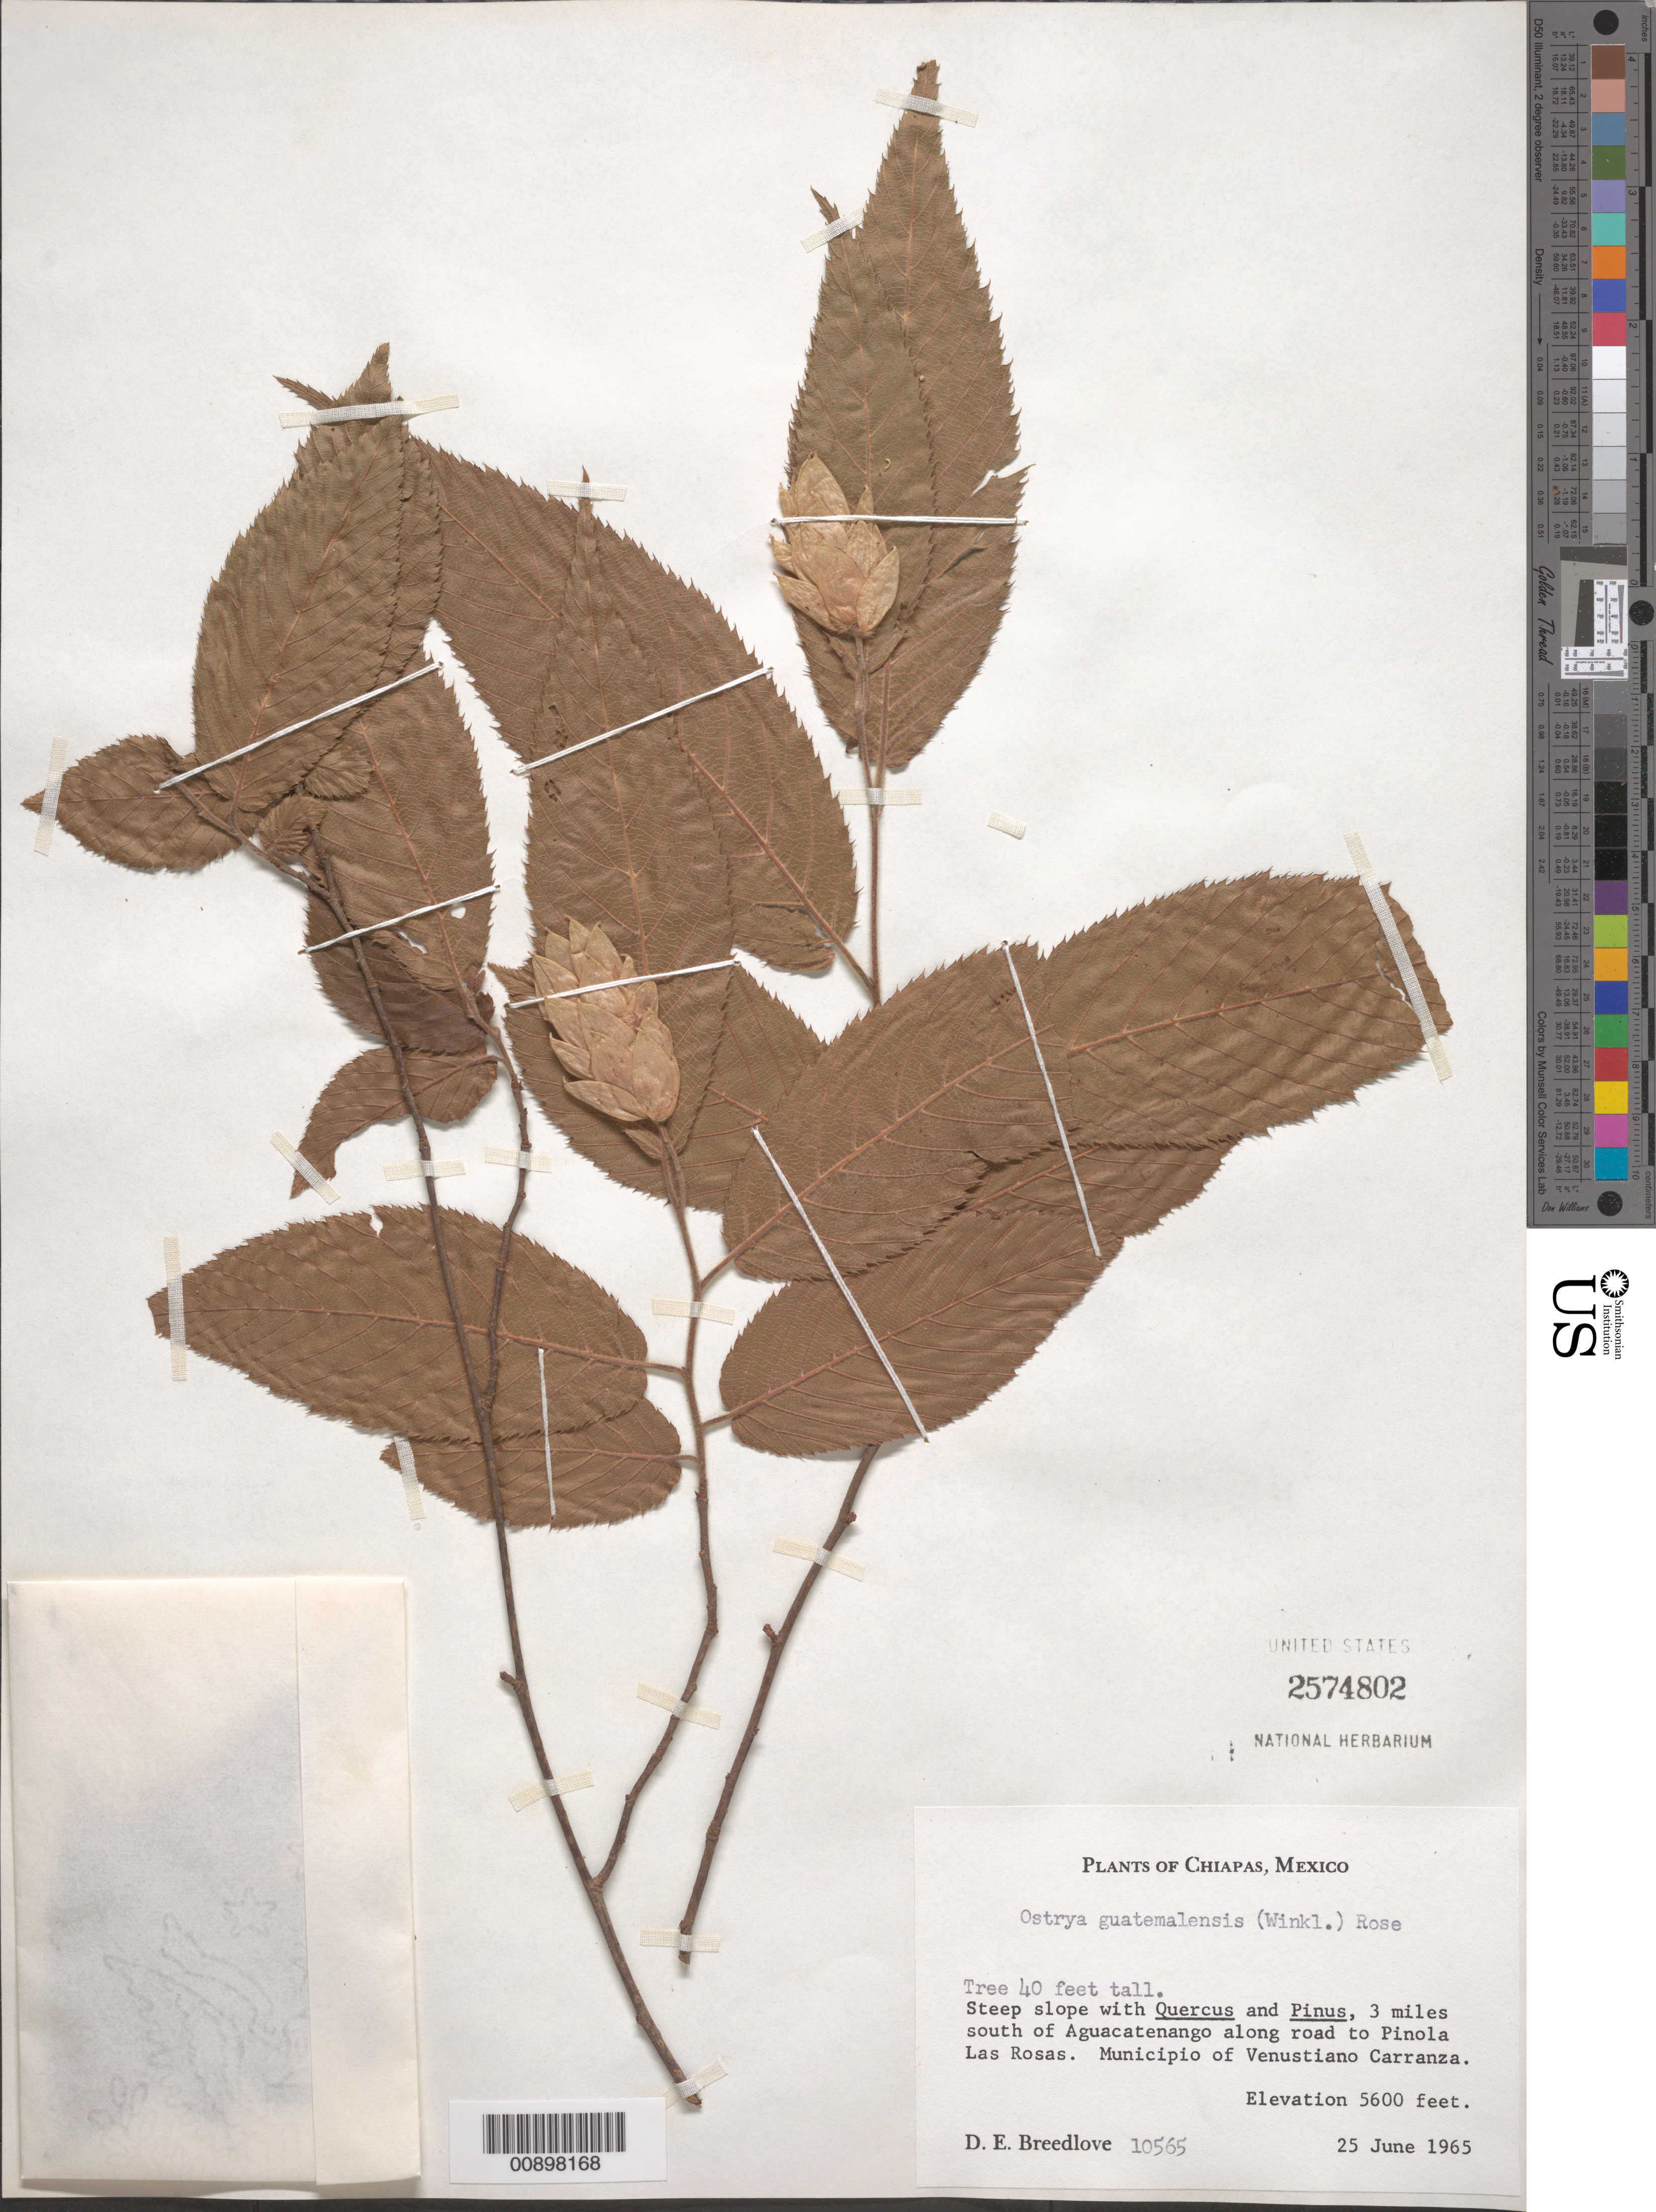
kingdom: Plantae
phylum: Tracheophyta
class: Magnoliopsida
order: Fagales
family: Betulaceae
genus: Ostrya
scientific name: Ostrya guatemalensis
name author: (H.J.P. Winkl.) Rose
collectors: D. E. Breedlove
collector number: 10565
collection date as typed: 25 Jun 1965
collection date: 1965-06-25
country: Mexico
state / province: Chiapas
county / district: Venustiano Carranza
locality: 3 miles south of Aguacatenango along road to Pinola Las Rosas. Municipio of Venustiano Carranza, Chiapas.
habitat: Steep slope with Quercus and Pinus.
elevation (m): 1707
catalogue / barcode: US 2574802